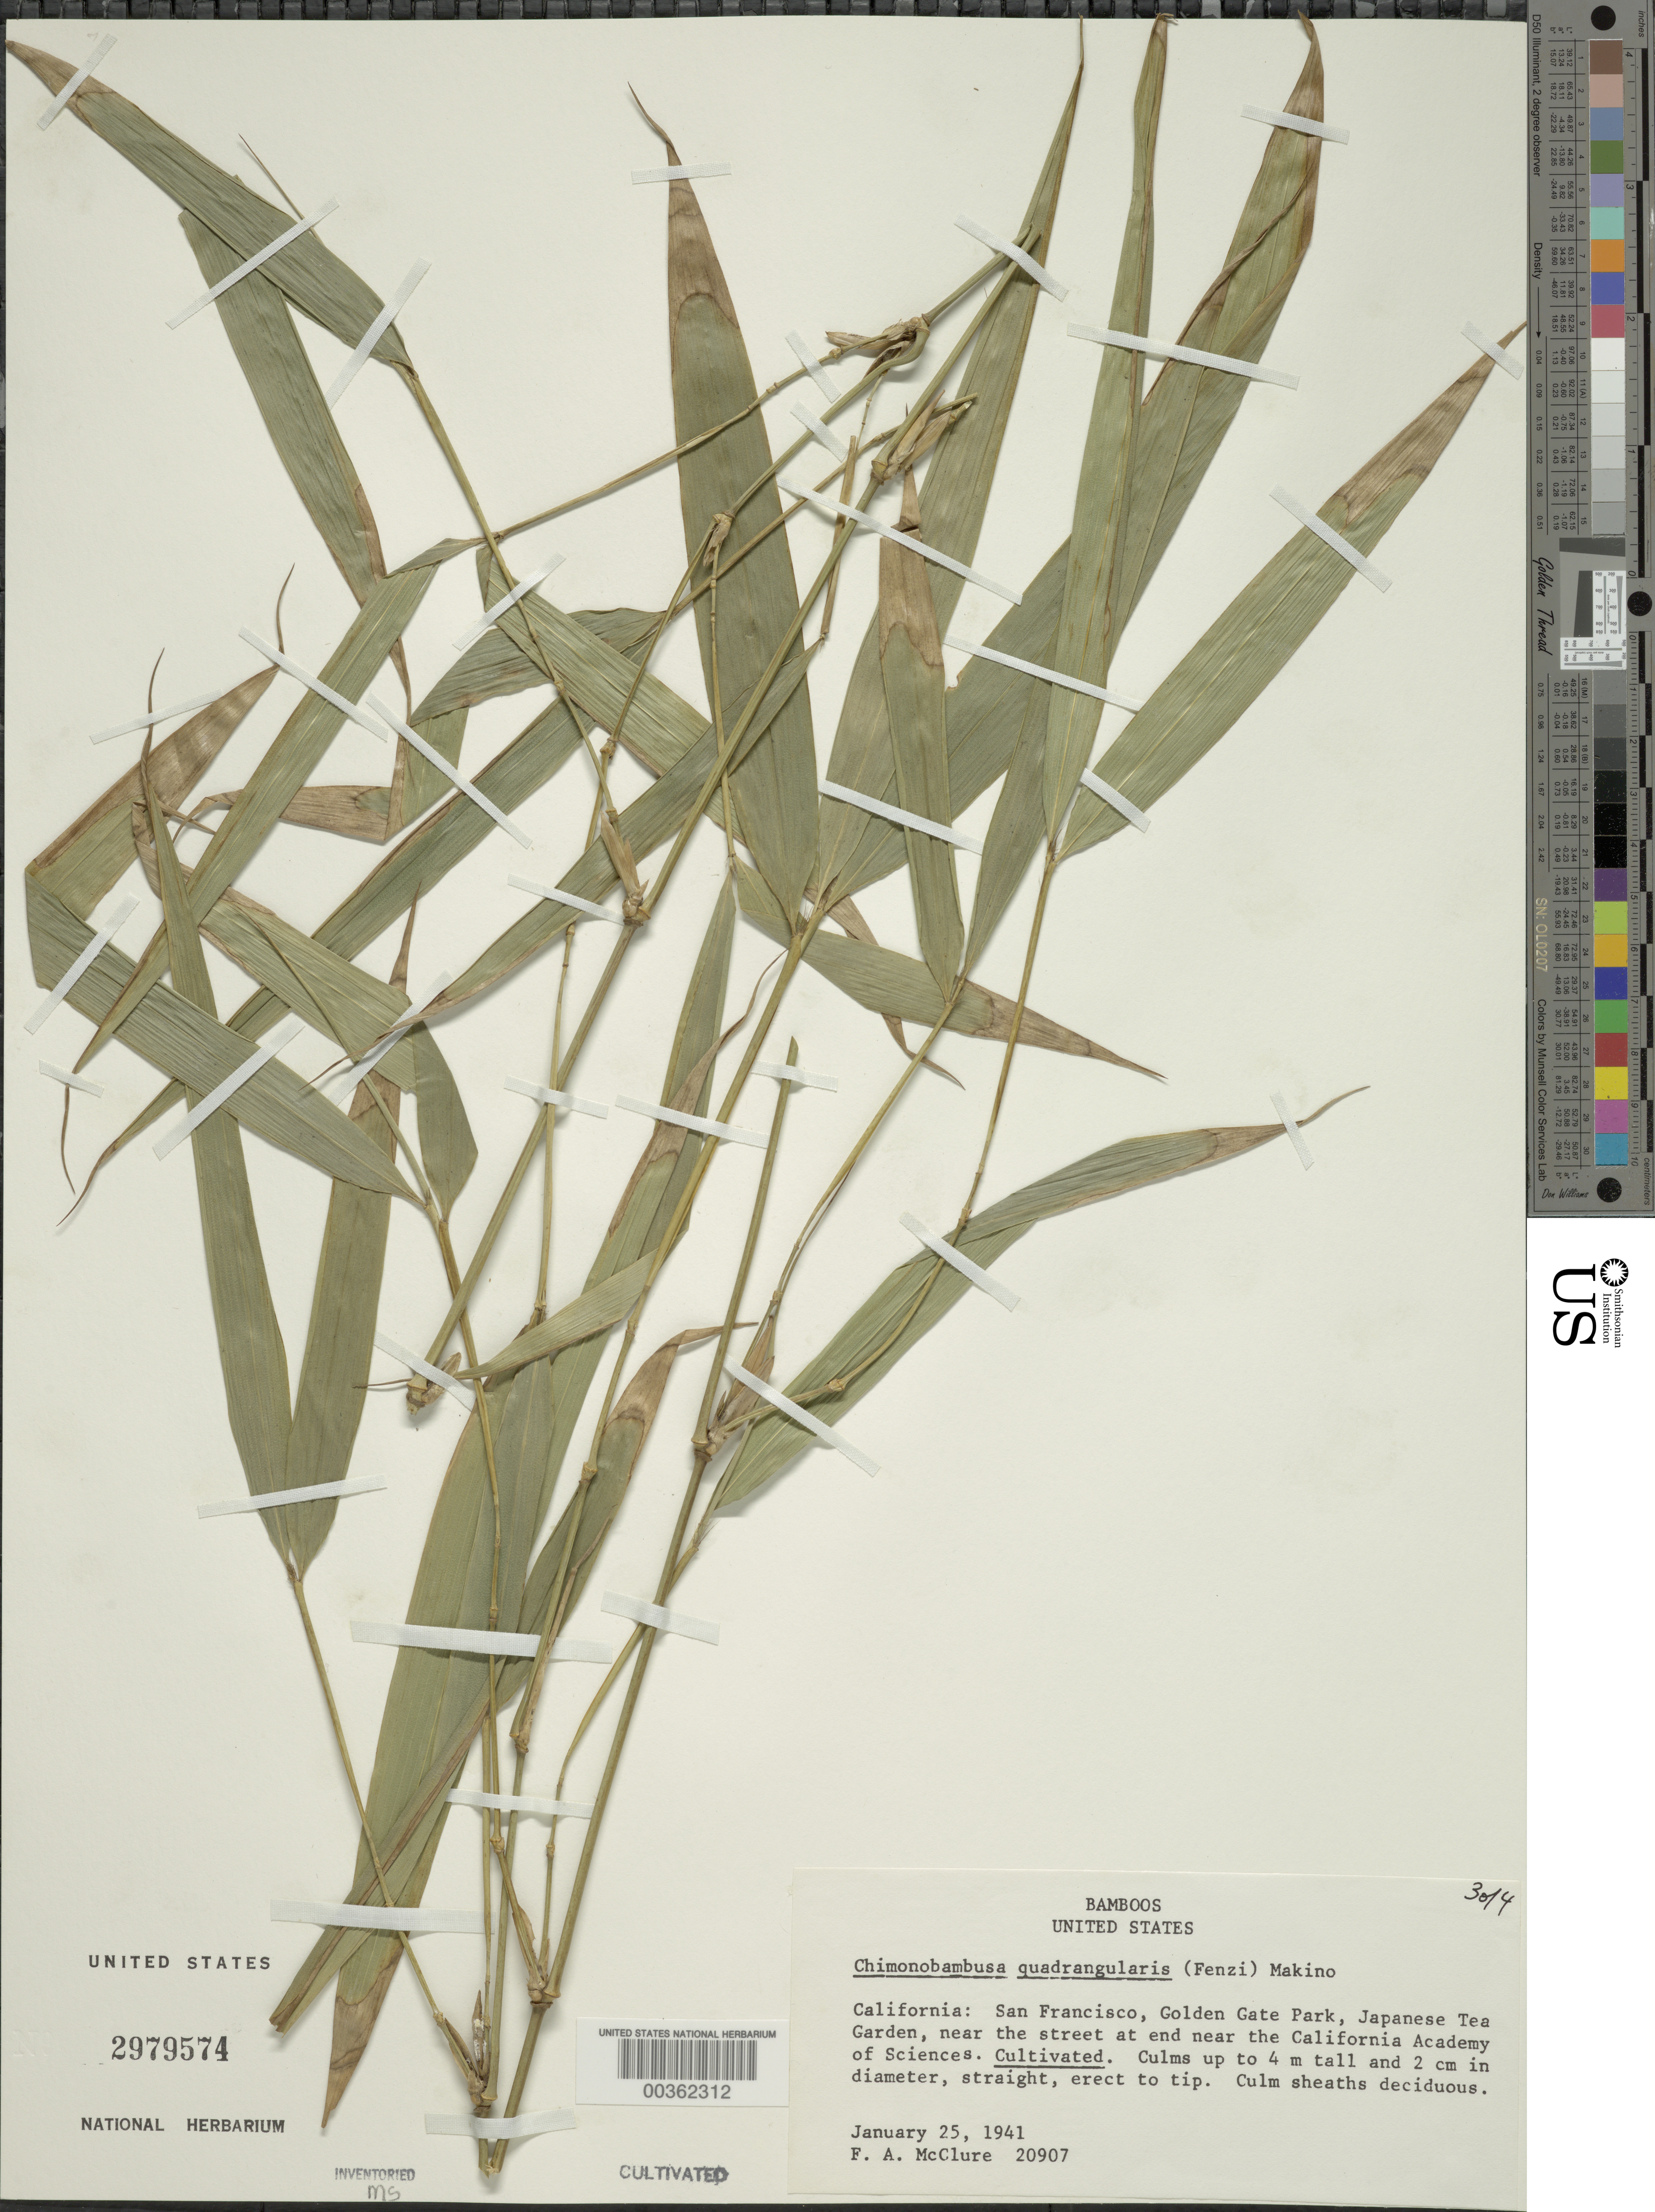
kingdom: Plantae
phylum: Tracheophyta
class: Liliopsida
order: Poales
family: Poaceae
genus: Chimonobambusa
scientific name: Chimonobambusa quadrangularis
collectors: F. A. McClure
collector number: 20907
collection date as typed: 25 Jan 1941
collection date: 1941-01-25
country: United States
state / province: California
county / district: San Francisco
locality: Golden gate park-san francisco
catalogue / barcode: US 2979574